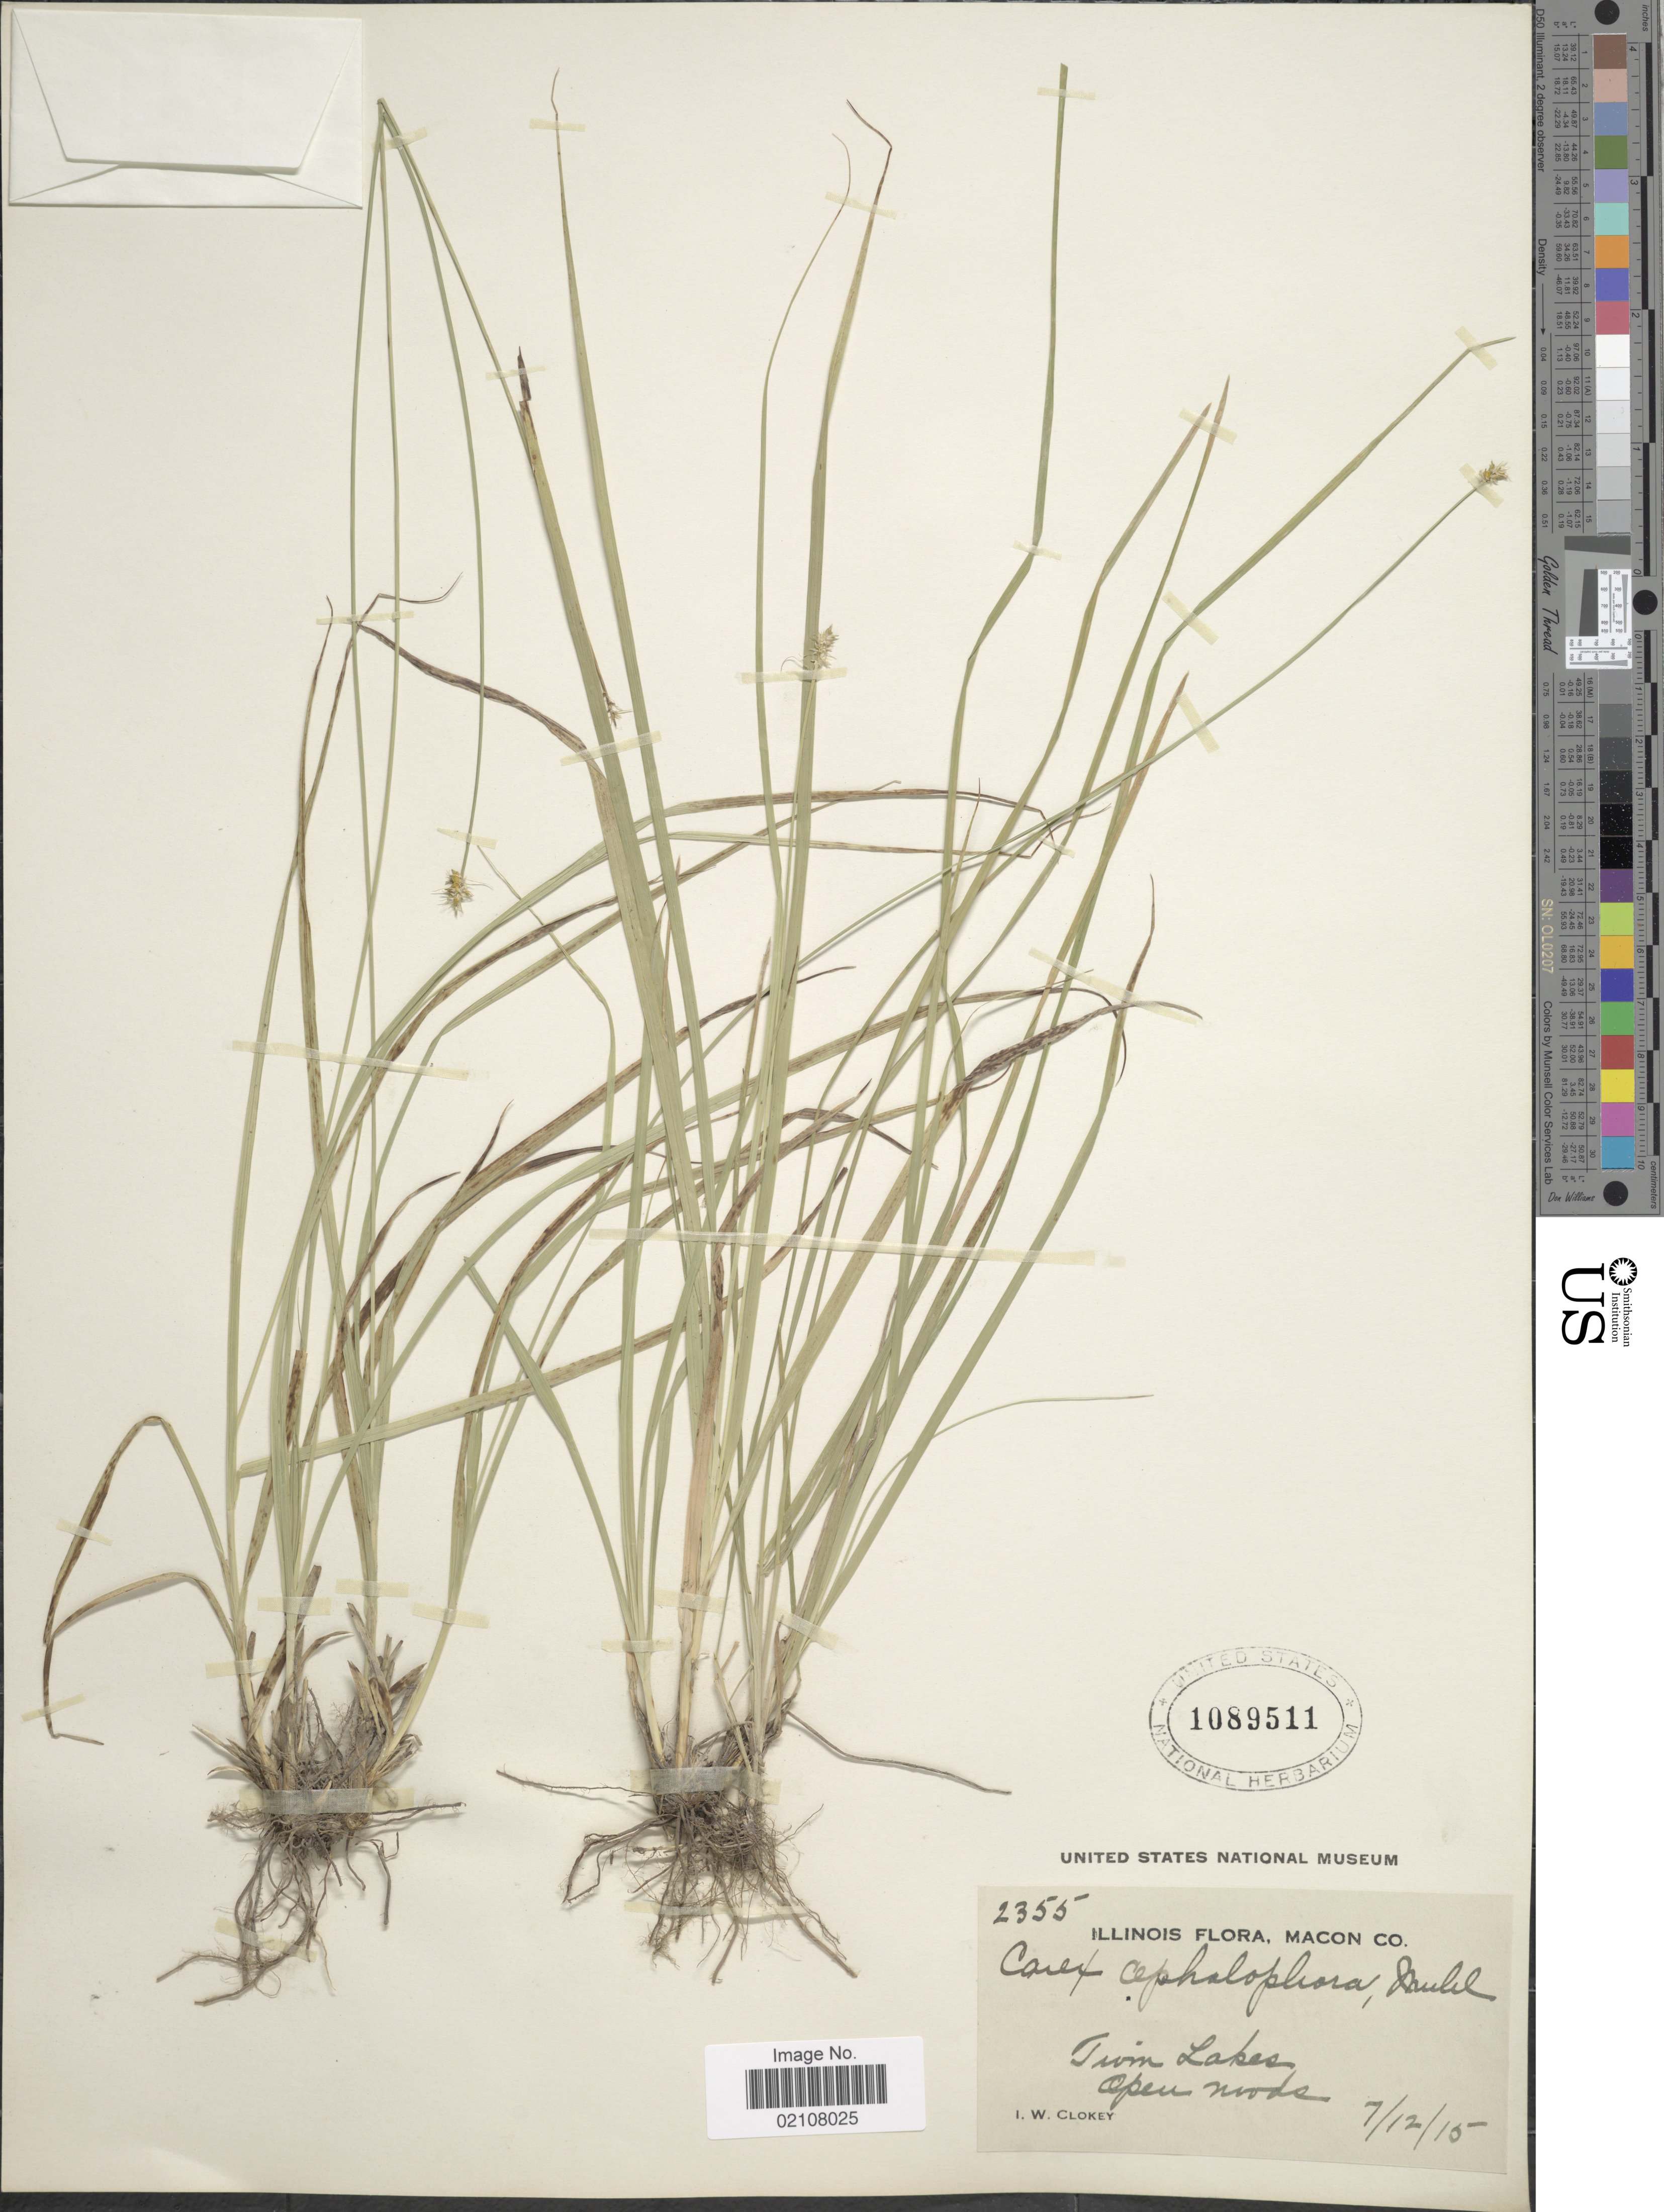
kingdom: Plantae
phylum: Tracheophyta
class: Liliopsida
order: Poales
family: Cyperaceae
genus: Carex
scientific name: Carex cephalophora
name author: Muhl. ex Willd.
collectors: I. W. Clokey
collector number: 2355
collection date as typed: Transcribed d/m/y: 12/7/15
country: United States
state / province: Illinois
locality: Macon Co., Twin Lakes, open woods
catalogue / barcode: US 1089511